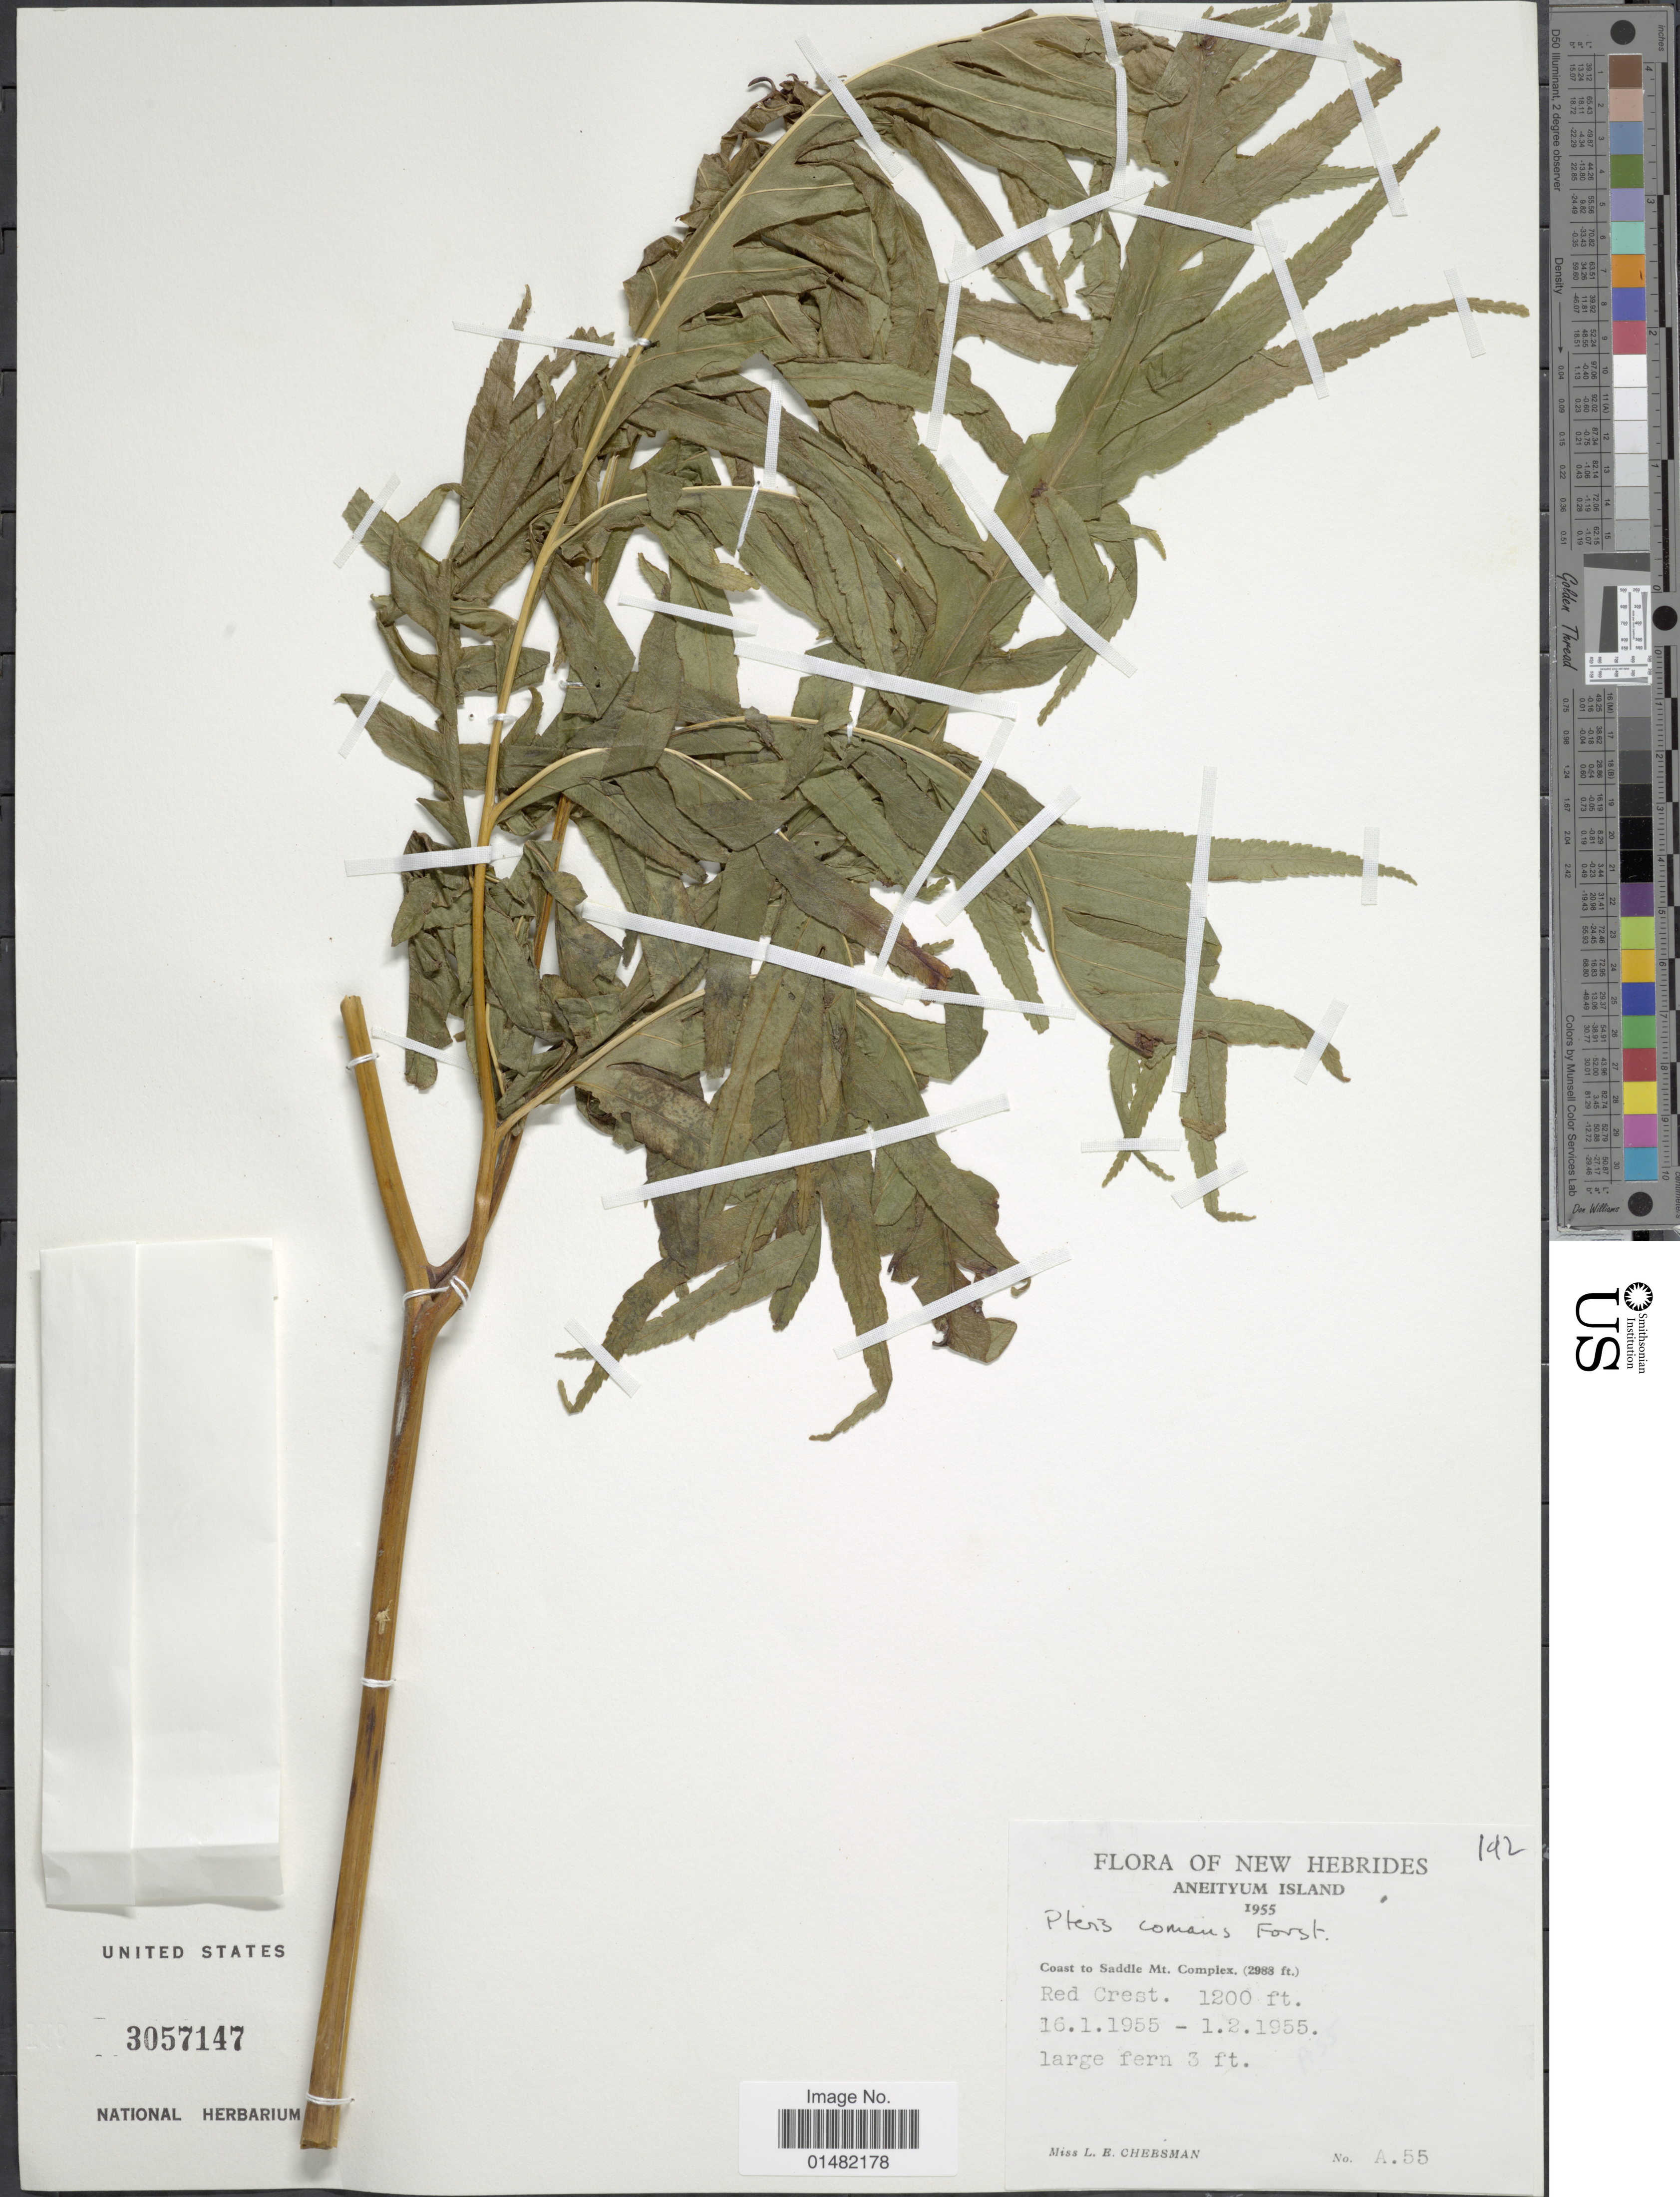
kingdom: Plantae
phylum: Tracheophyta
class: Polypodiopsida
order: Polypodiales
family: Pteridaceae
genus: Pteris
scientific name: Pteris comans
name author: G. Forst.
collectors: L. E. Cheesman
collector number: A55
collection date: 1955-01-16/1955-02-01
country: Vanuatu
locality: New Hebrides, Aneityum Island, Coast to Saddle Mt. Complex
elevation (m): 911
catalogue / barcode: US 3057147